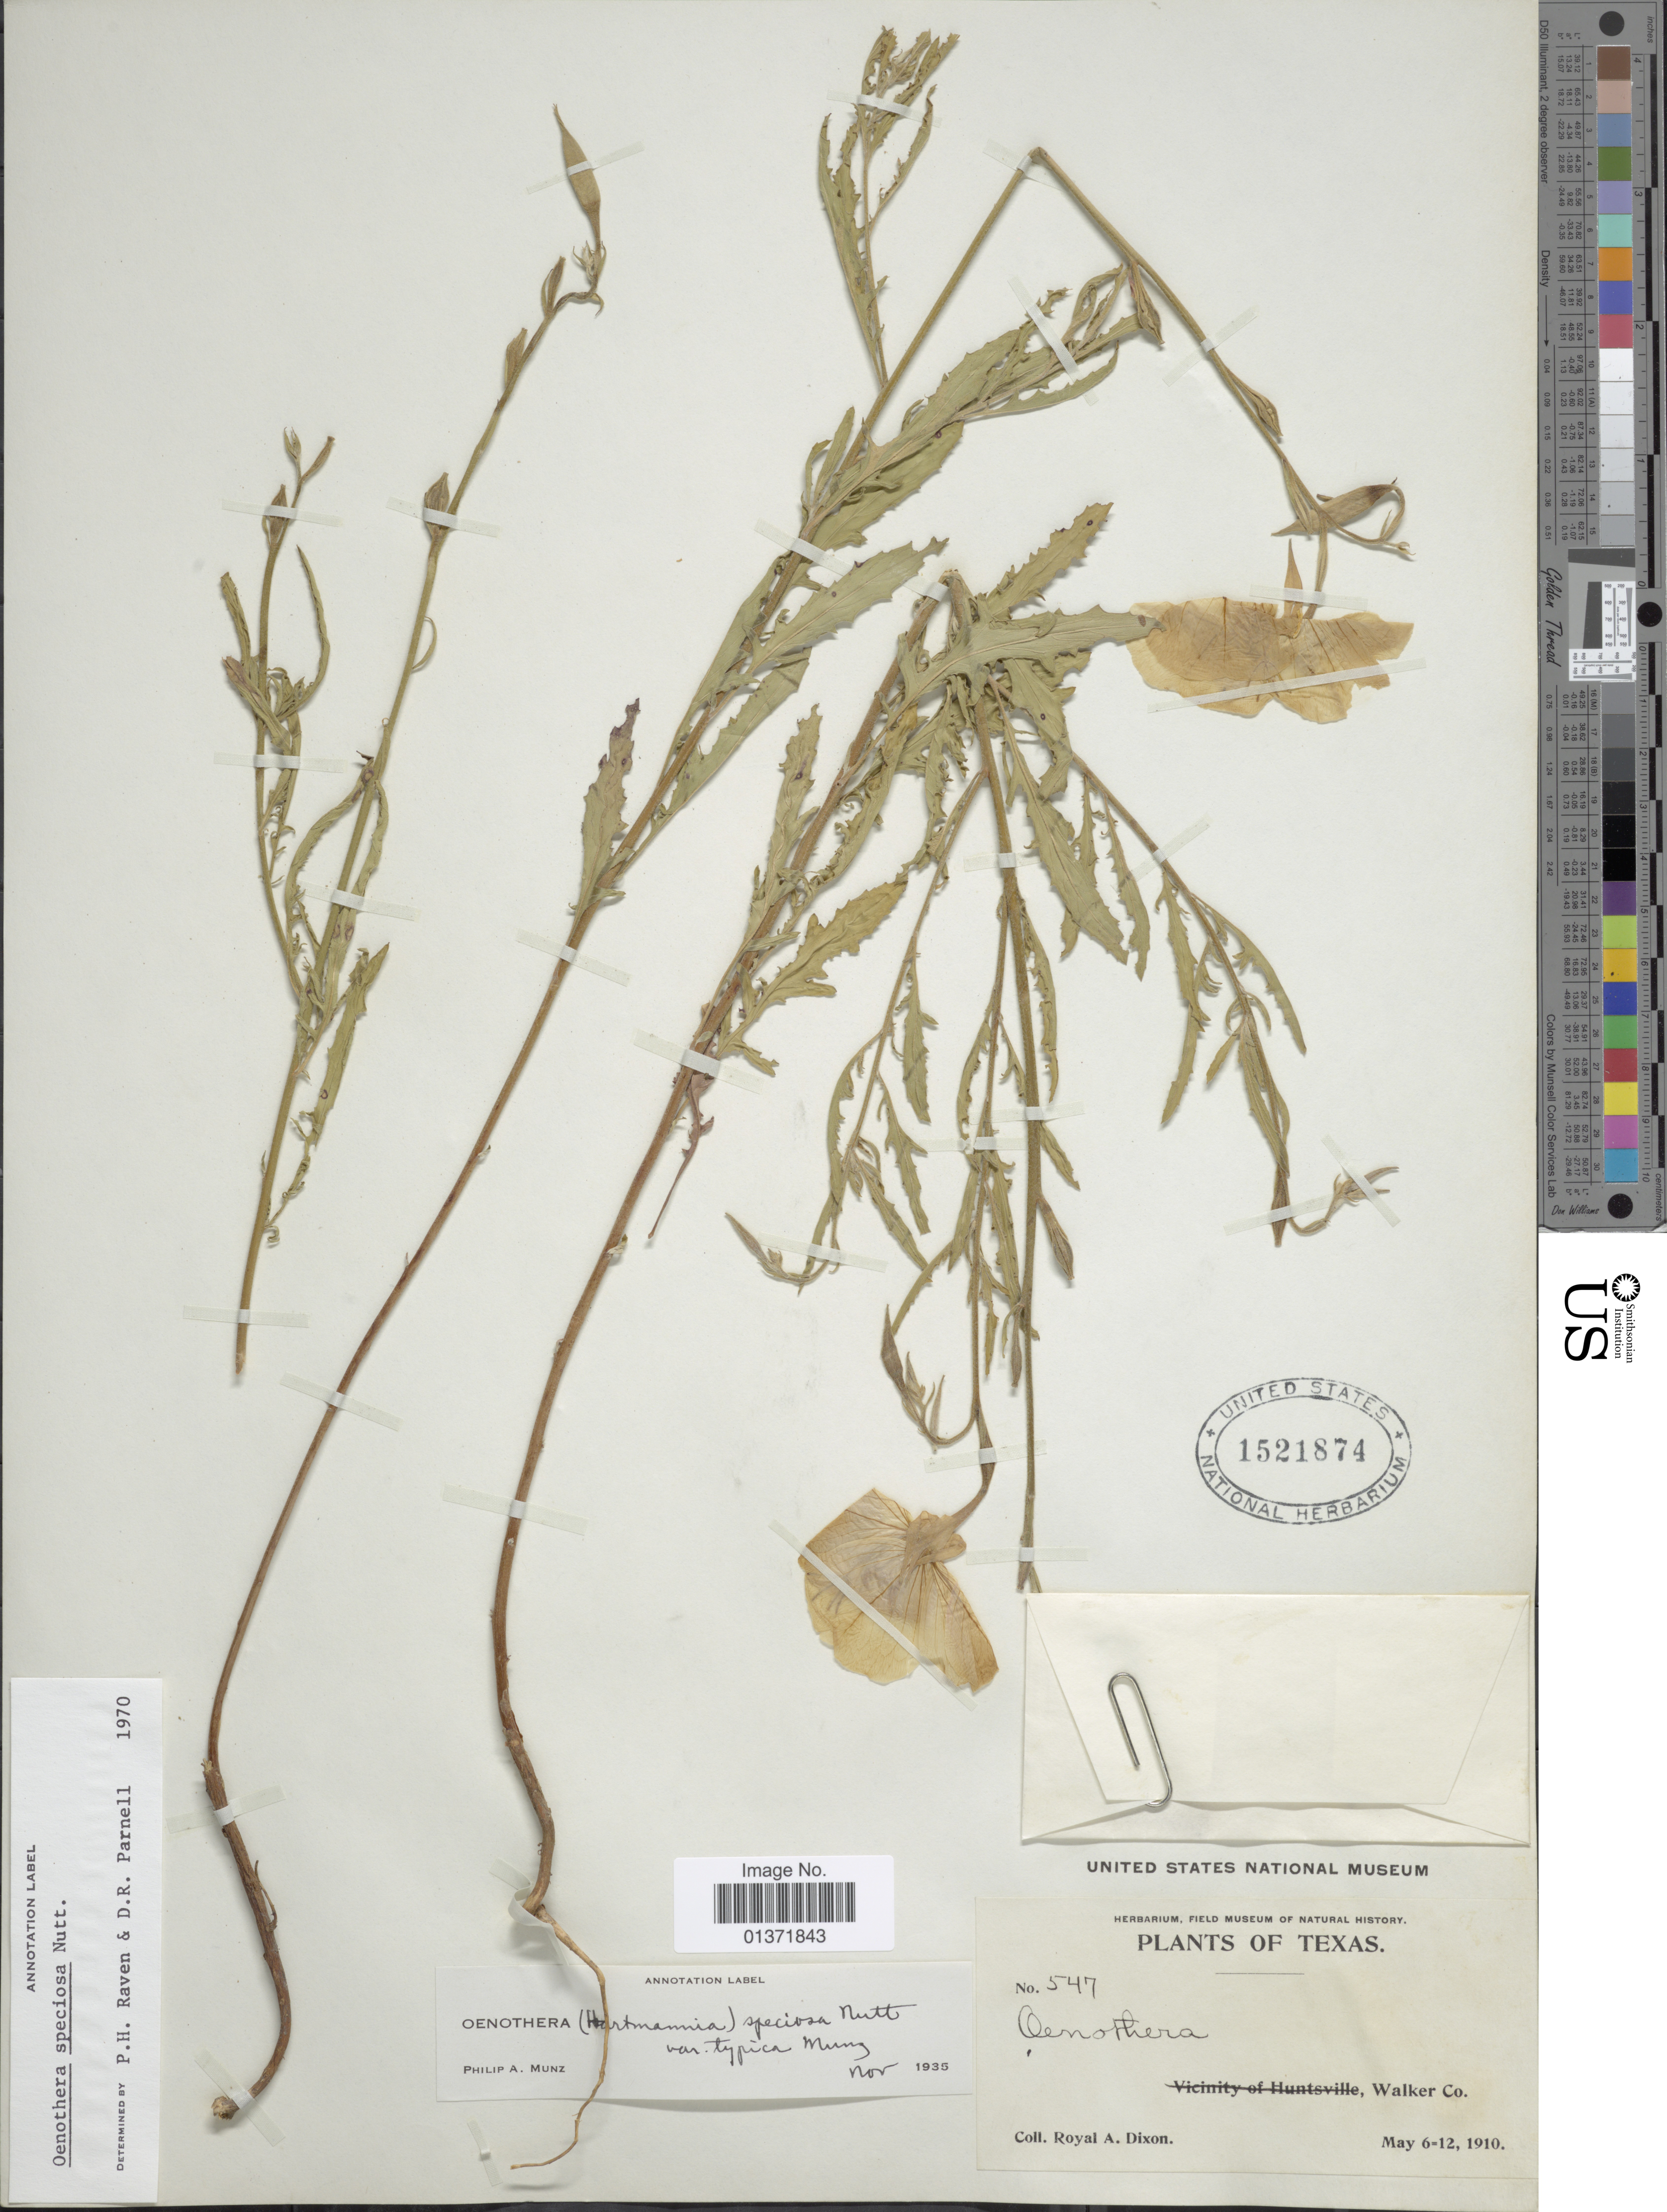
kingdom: Plantae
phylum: Tracheophyta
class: Magnoliopsida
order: Myrtales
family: Onagraceae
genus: Oenothera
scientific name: Oenothera speciosa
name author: Nutt.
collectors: R. A. Dixon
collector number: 547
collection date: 1910-05-06/1910-05-12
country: United States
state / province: Texas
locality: Walker Co.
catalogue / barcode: US 1521874